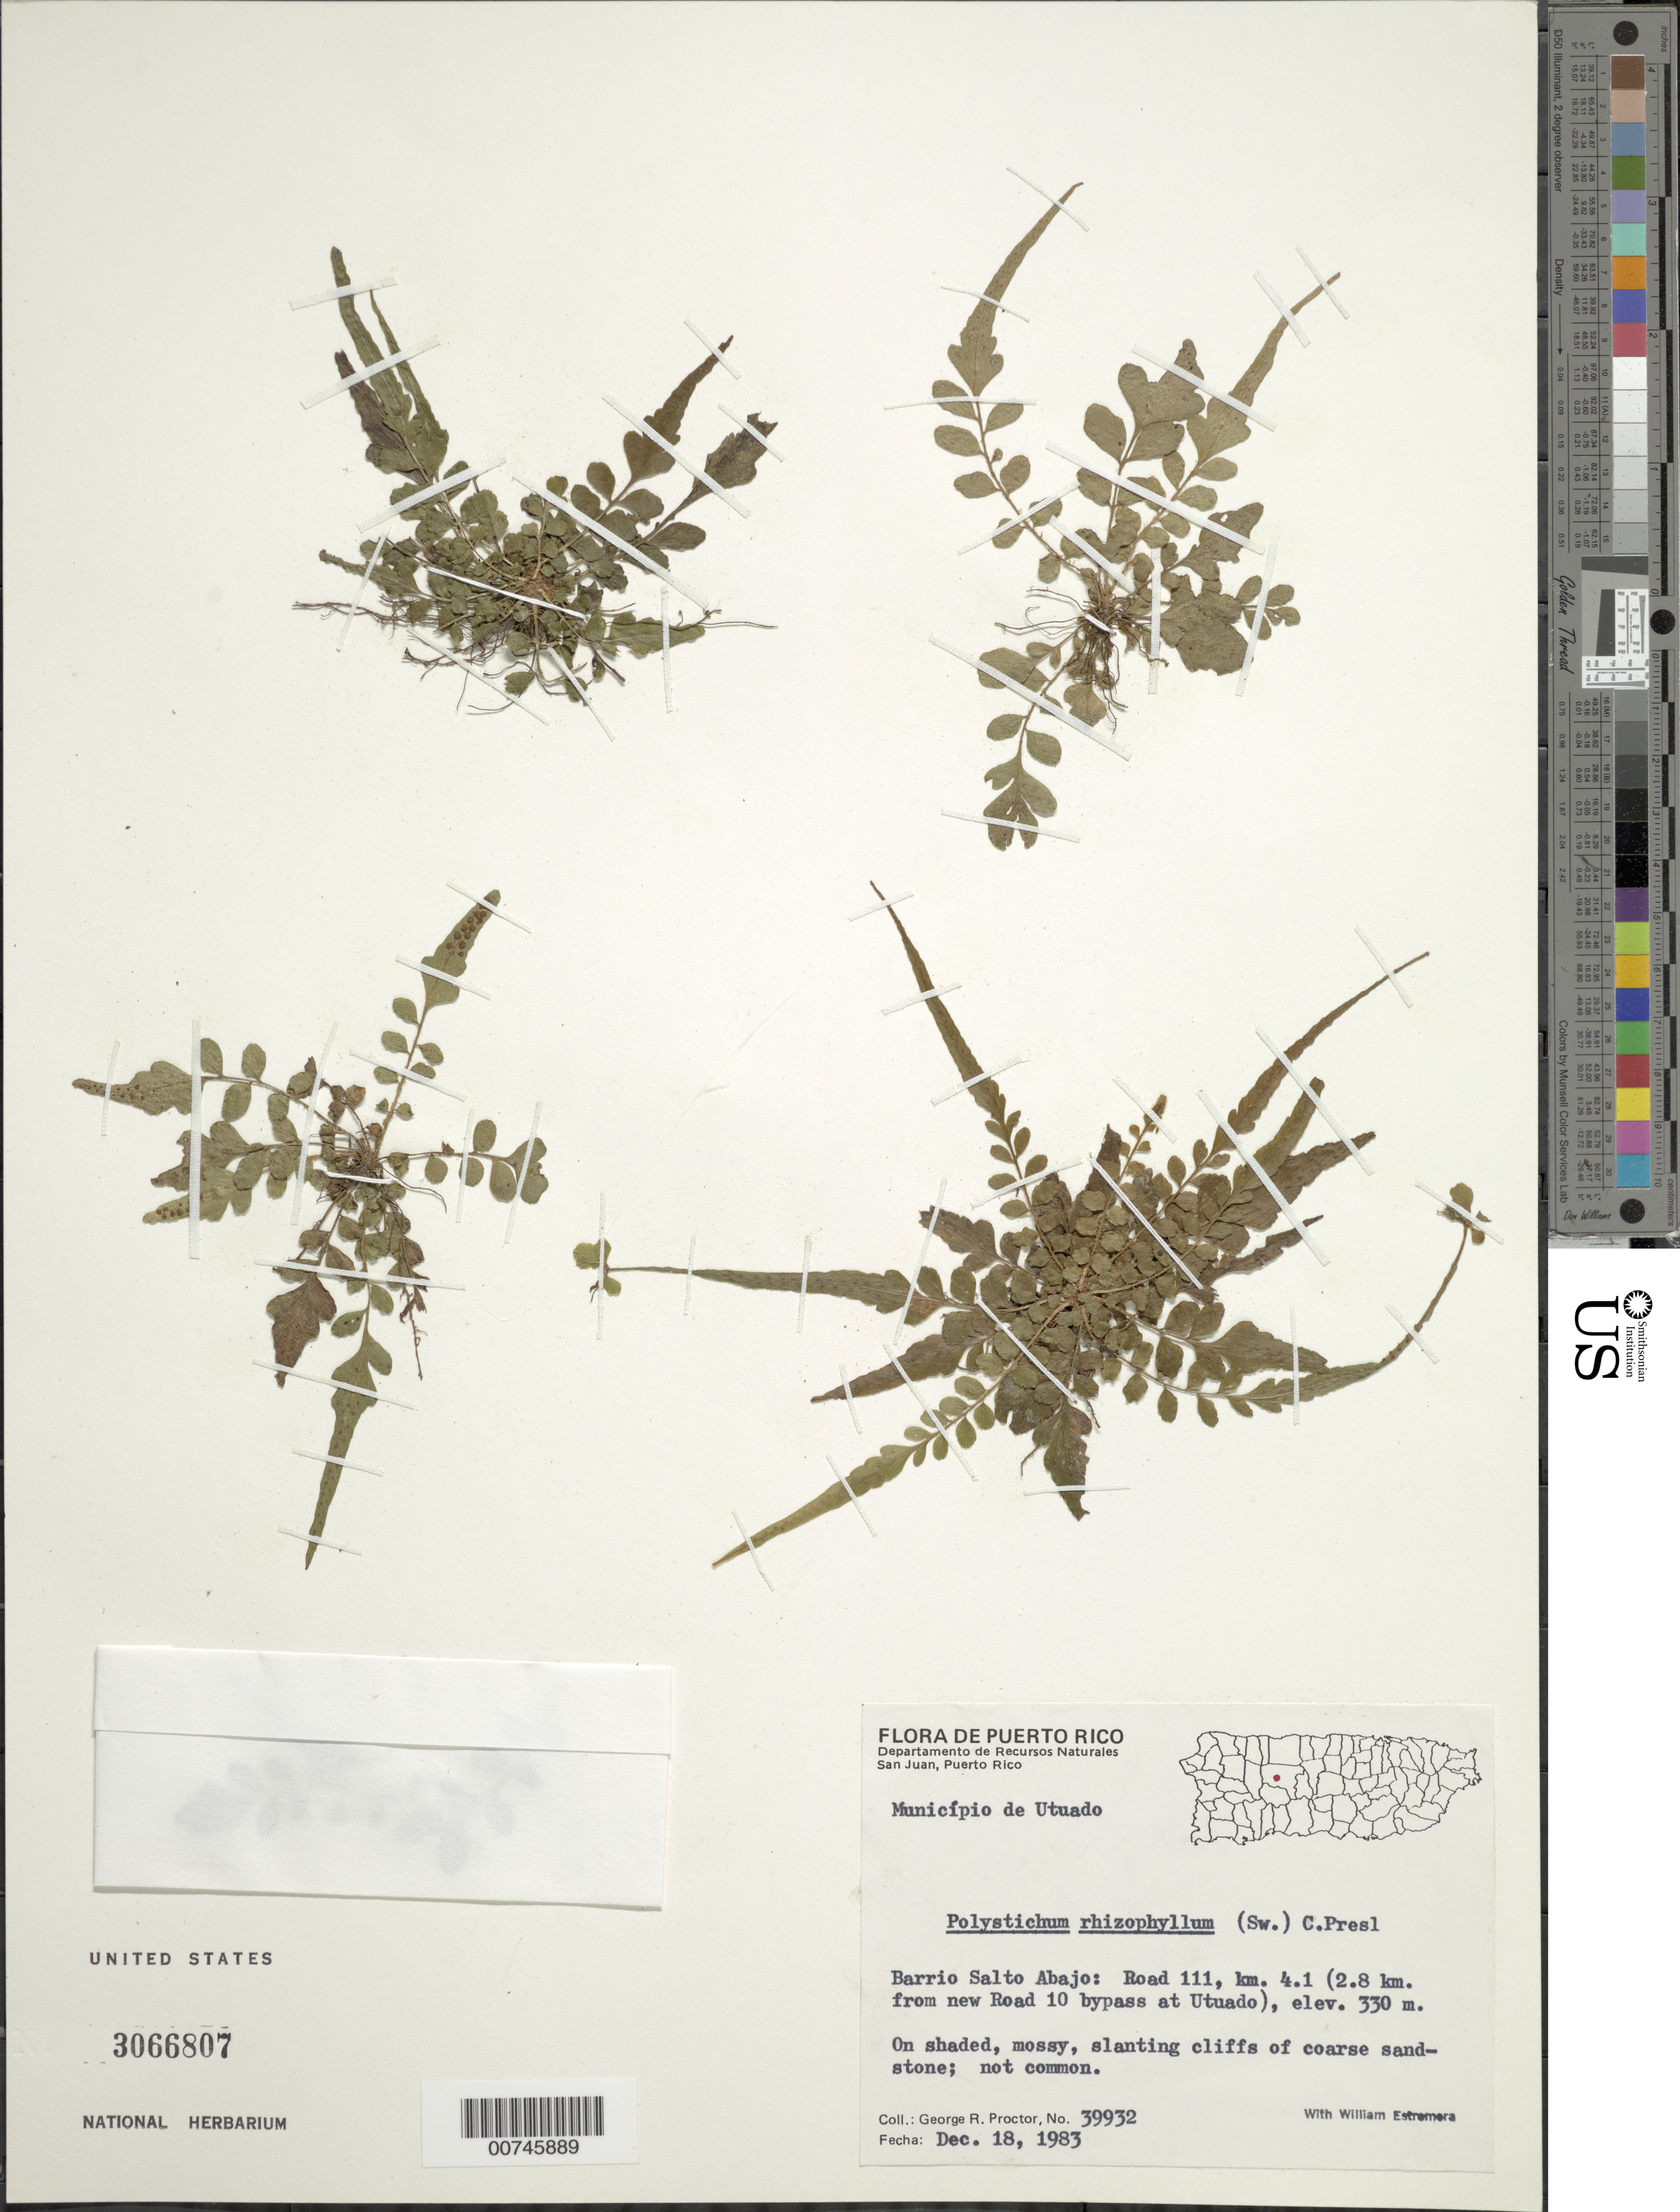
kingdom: Plantae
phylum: Tracheophyta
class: Polypodiopsida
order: Polypodiales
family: Dryopteridaceae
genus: Polystichum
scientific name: Polystichum rhizophyllum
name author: (Sw.) C. Presl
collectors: G. R. Proctor & W. Estremera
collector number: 39932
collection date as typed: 18 Dec 1983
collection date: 1983-12-18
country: Puerto Rico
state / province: Utuado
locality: Barrio Salto Abajo: Road 111, km 4.1 (2.8 km from new Road 10 by pass at Utuado)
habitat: On shaded, mossy, slanting cliffs of coarse sand-stone; not common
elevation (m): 330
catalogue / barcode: US 3066807